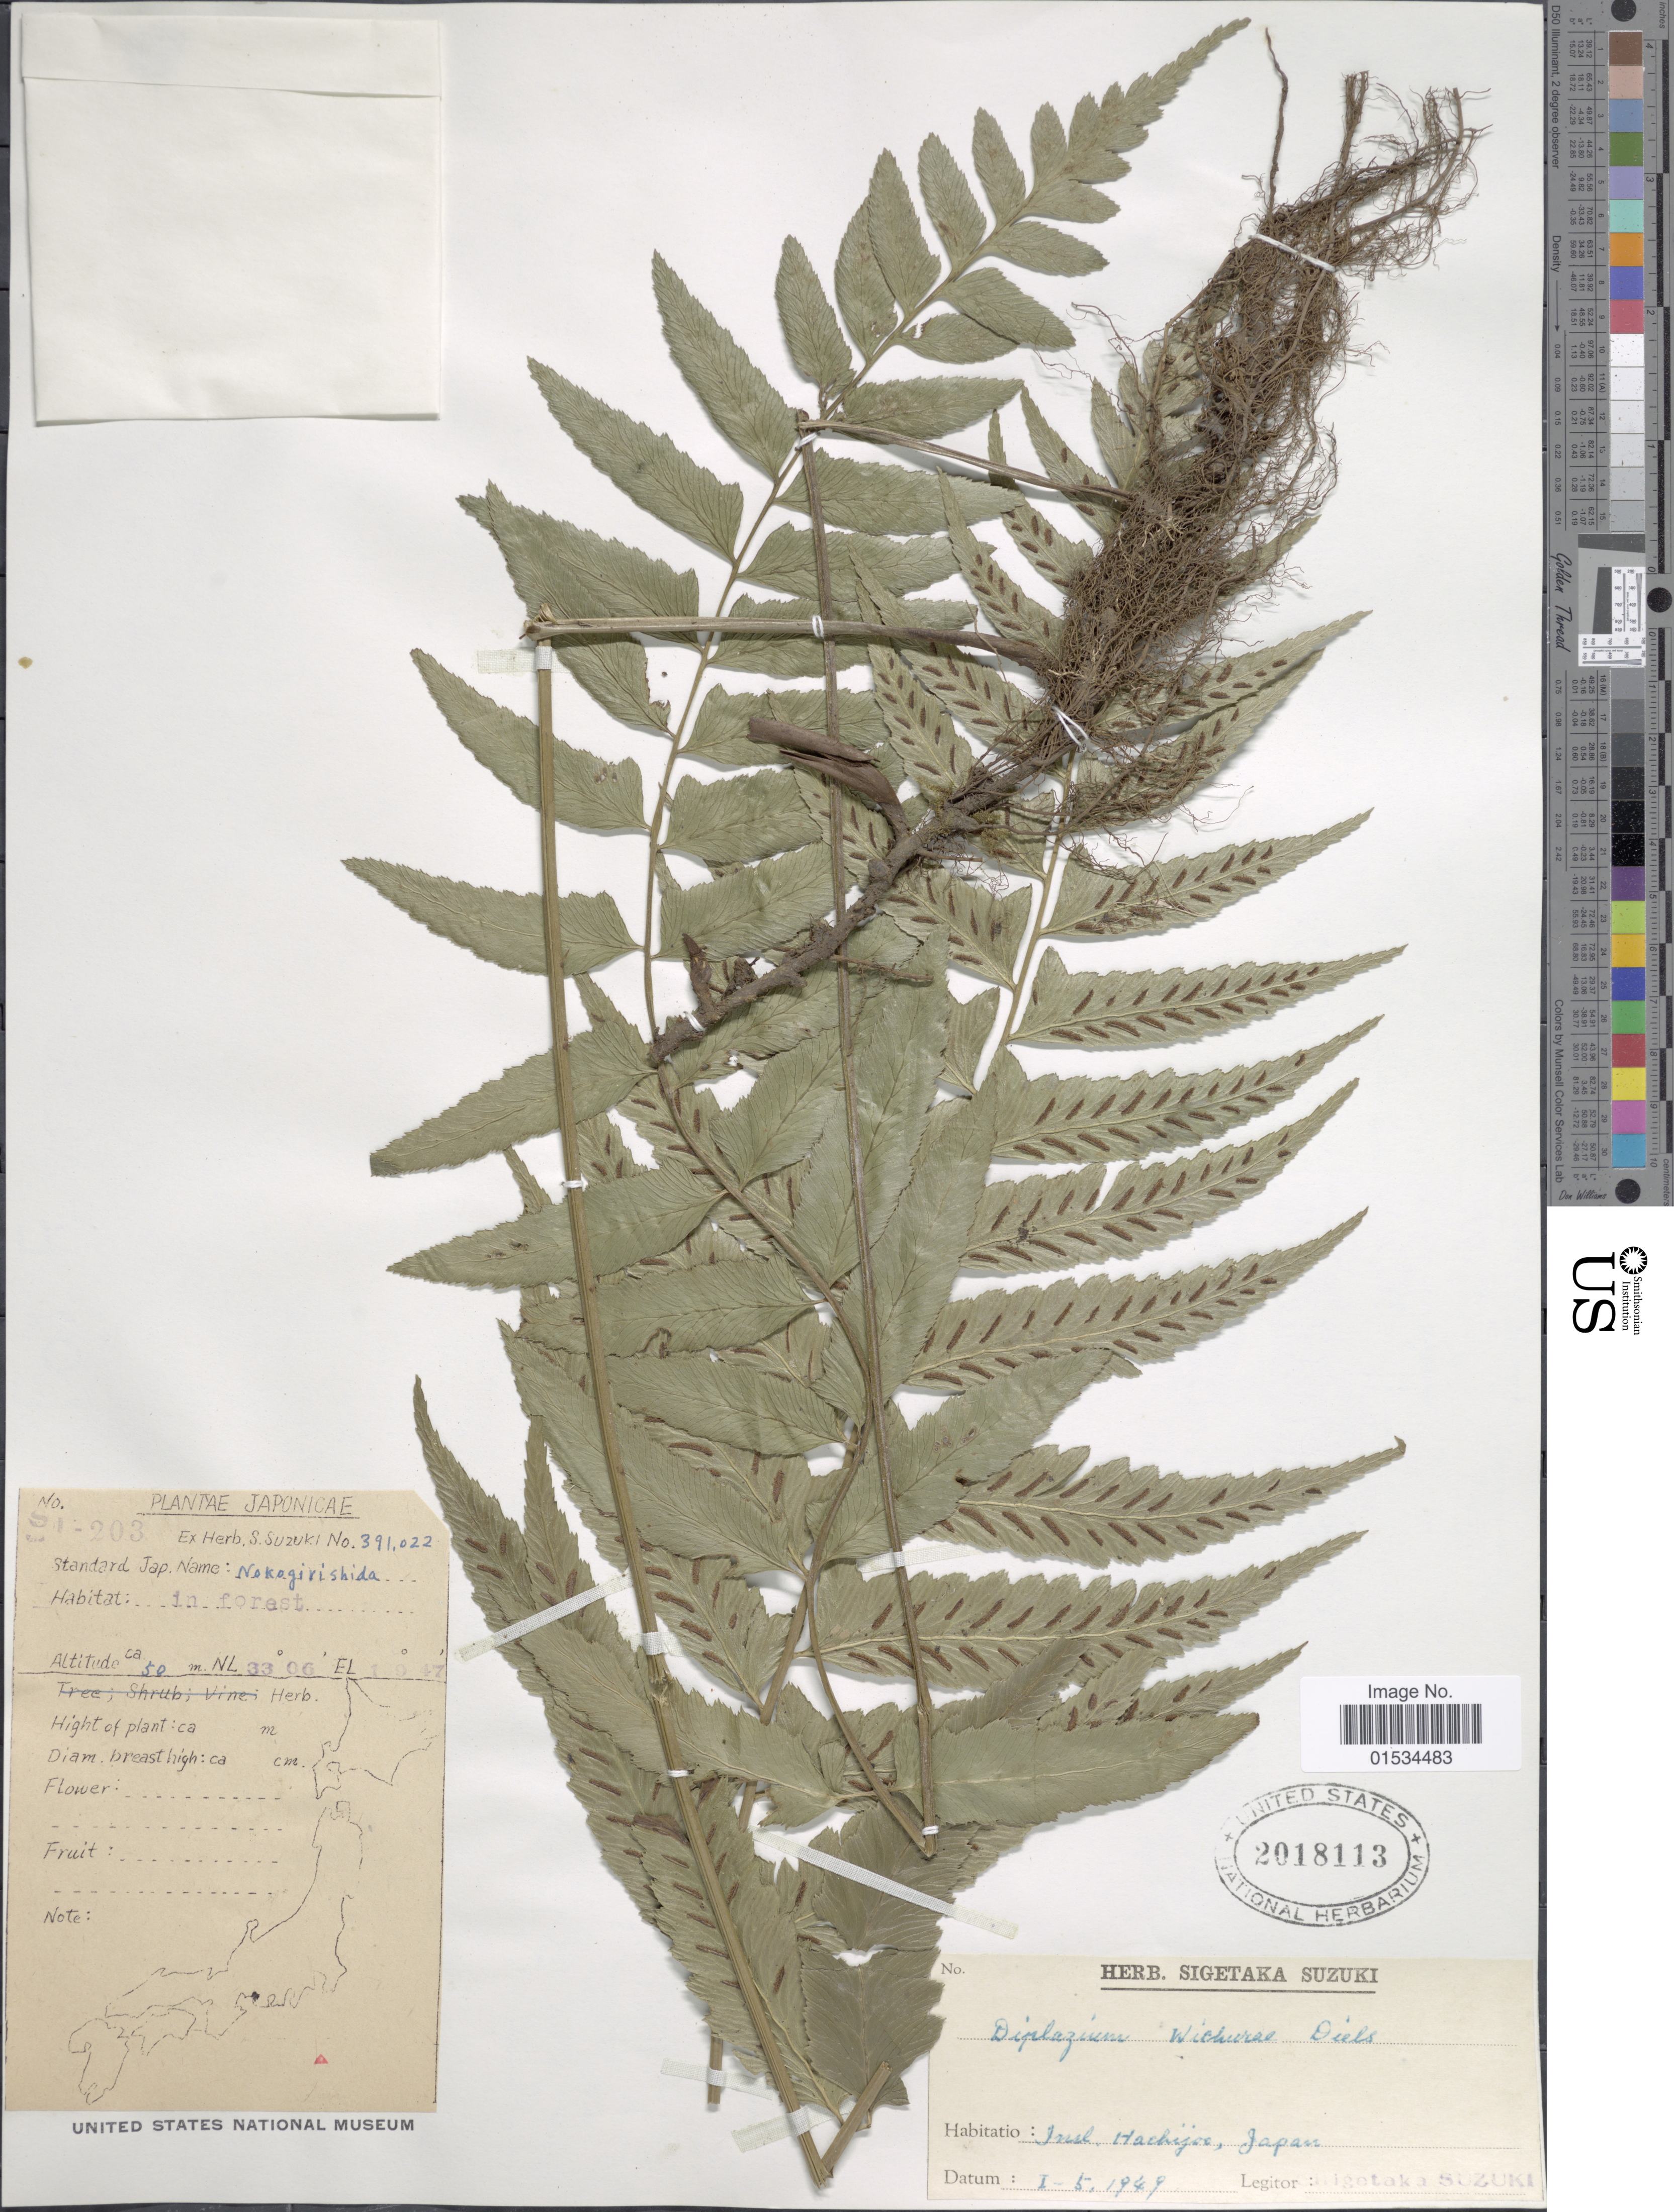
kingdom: Plantae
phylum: Tracheophyta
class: Polypodiopsida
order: Polypodiales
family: Athyriaceae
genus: Diplazium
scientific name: Diplazium wichurae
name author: (Mett.) Diels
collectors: S. Sigetaka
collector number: S1-203/391022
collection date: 1949-05-01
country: Japan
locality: Isl, Hachijoo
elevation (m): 50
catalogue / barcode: US 2018113